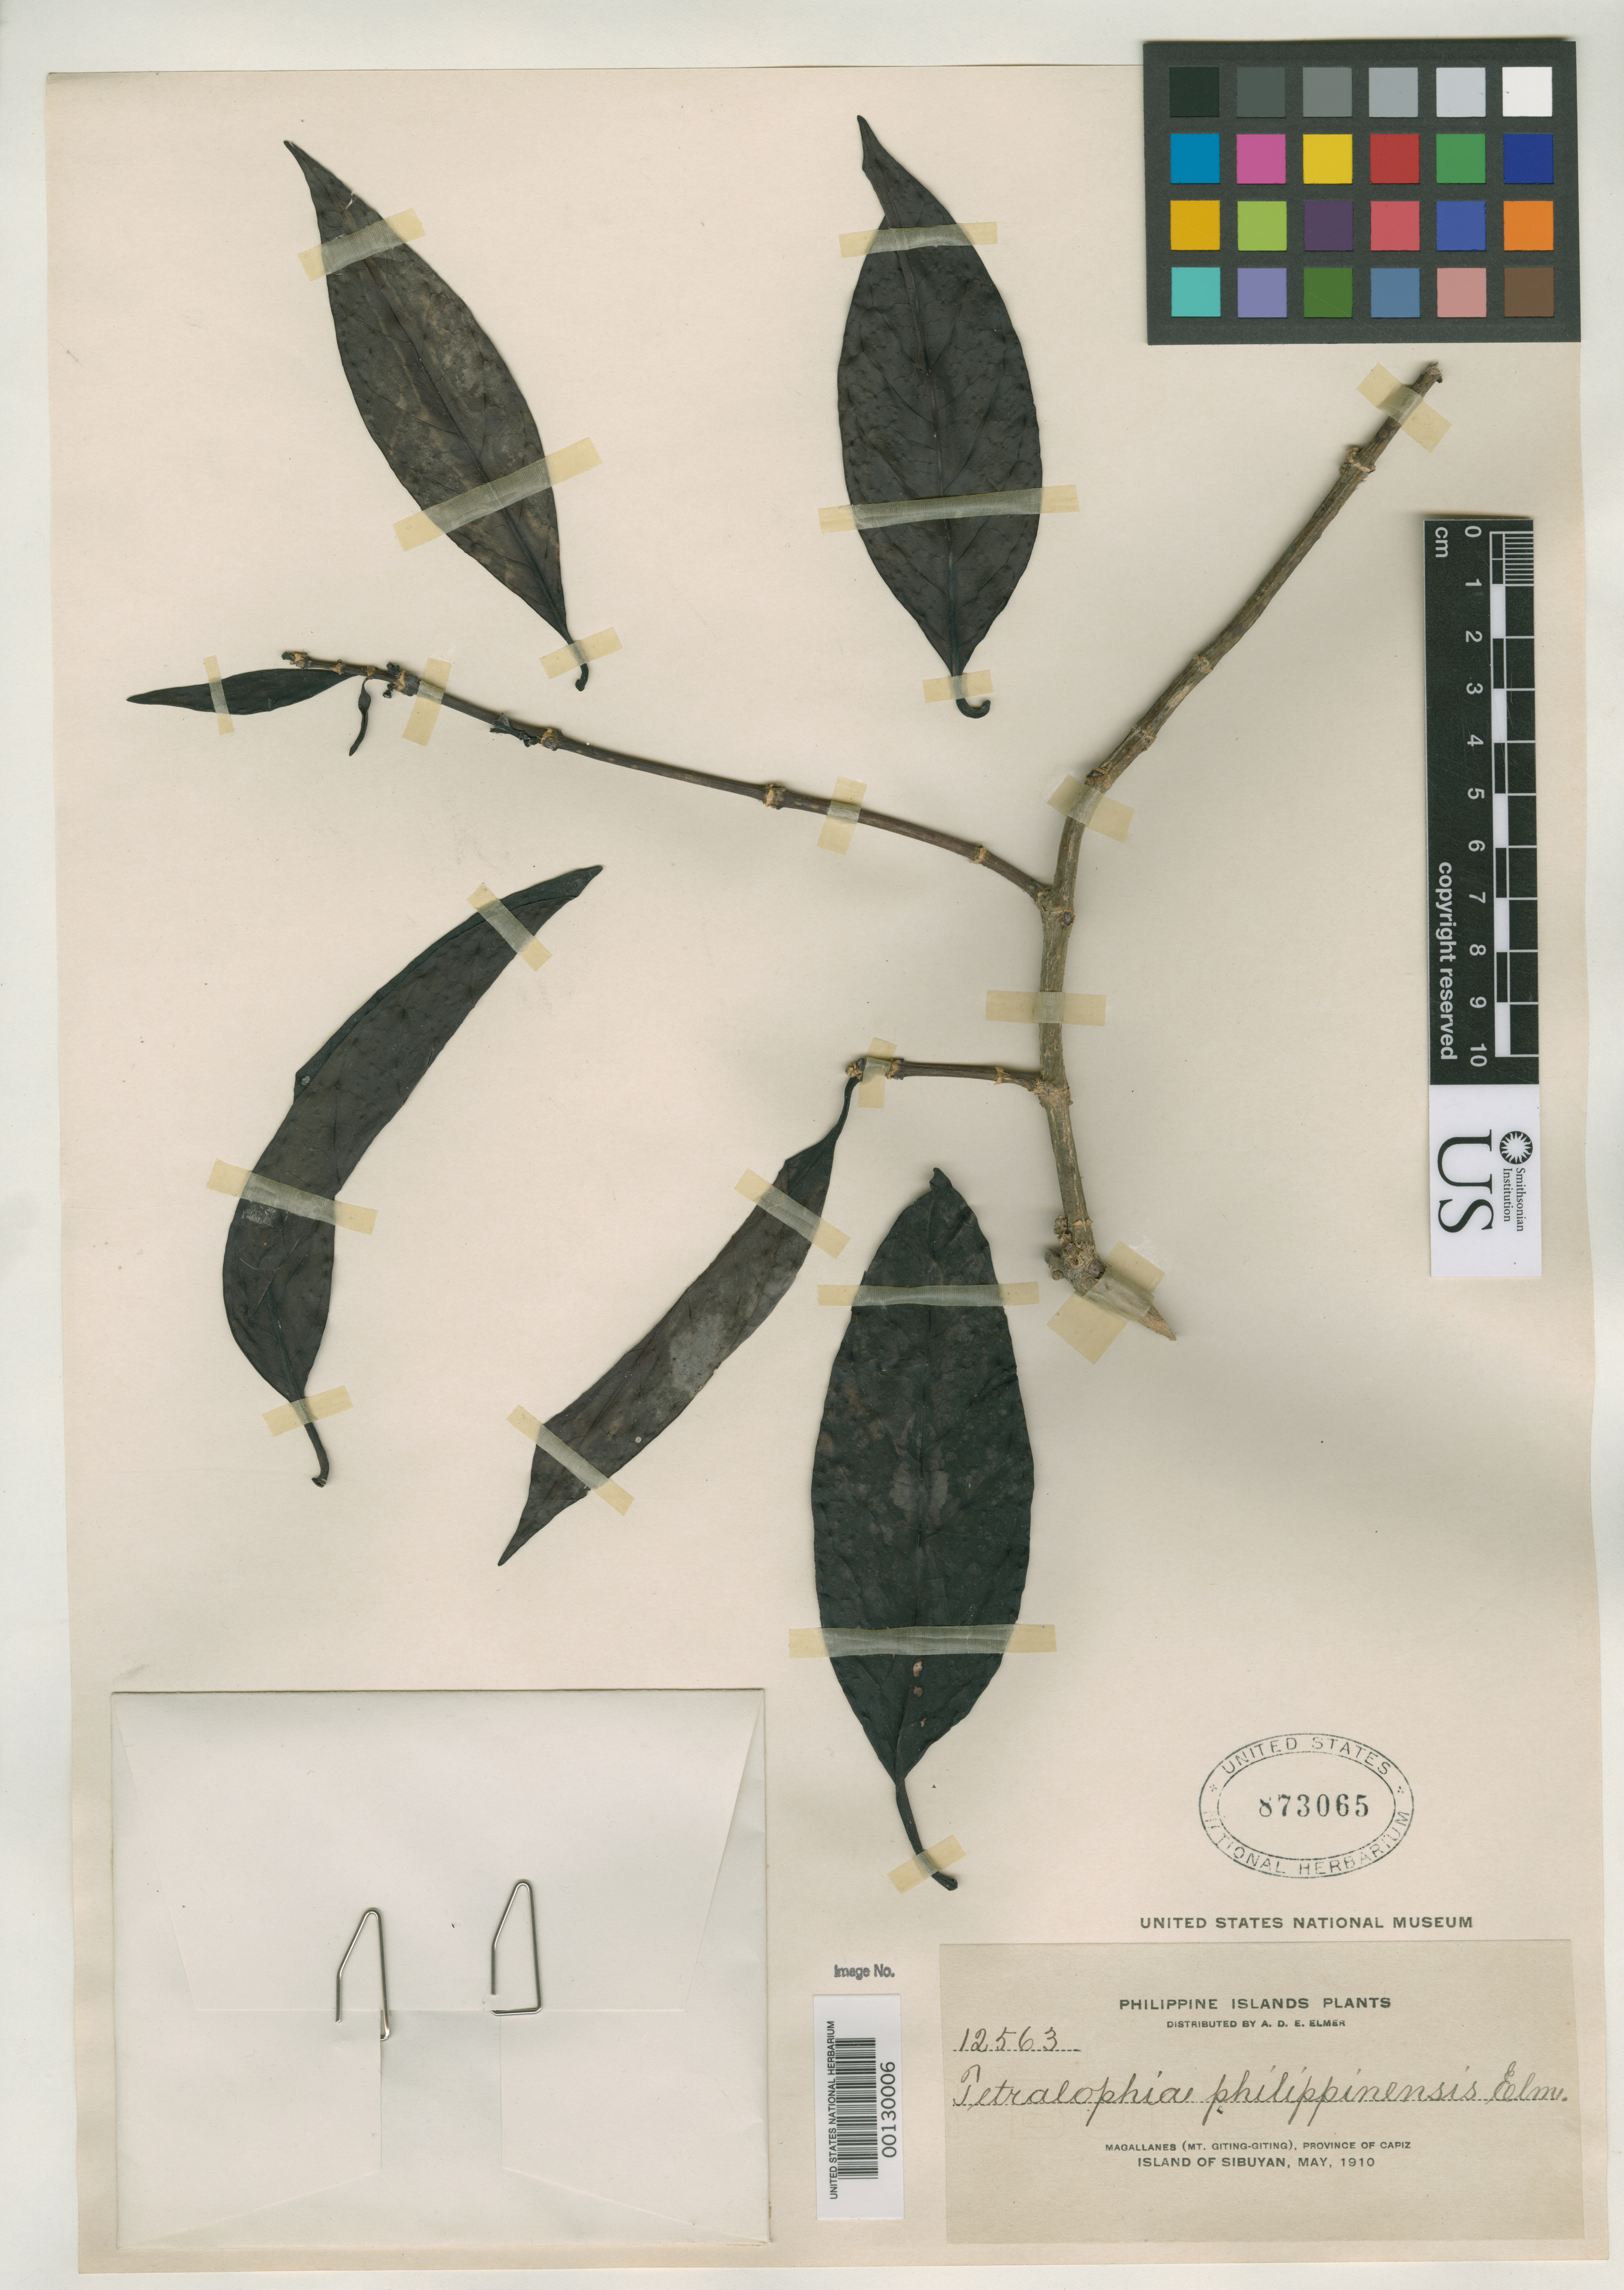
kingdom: Plantae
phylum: Tracheophyta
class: Magnoliopsida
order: Gentianales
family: Rubiaceae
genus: Tetralopha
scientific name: Tetralopha philippinensis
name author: Elmer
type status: Isotype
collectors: A. D. E. Elmer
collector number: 12563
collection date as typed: May 1910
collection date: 1910-05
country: Philippines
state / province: Mimaropa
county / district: Romblon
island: Sibuyan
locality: Magallanes, Mt. Giting-Giting.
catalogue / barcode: US 873065